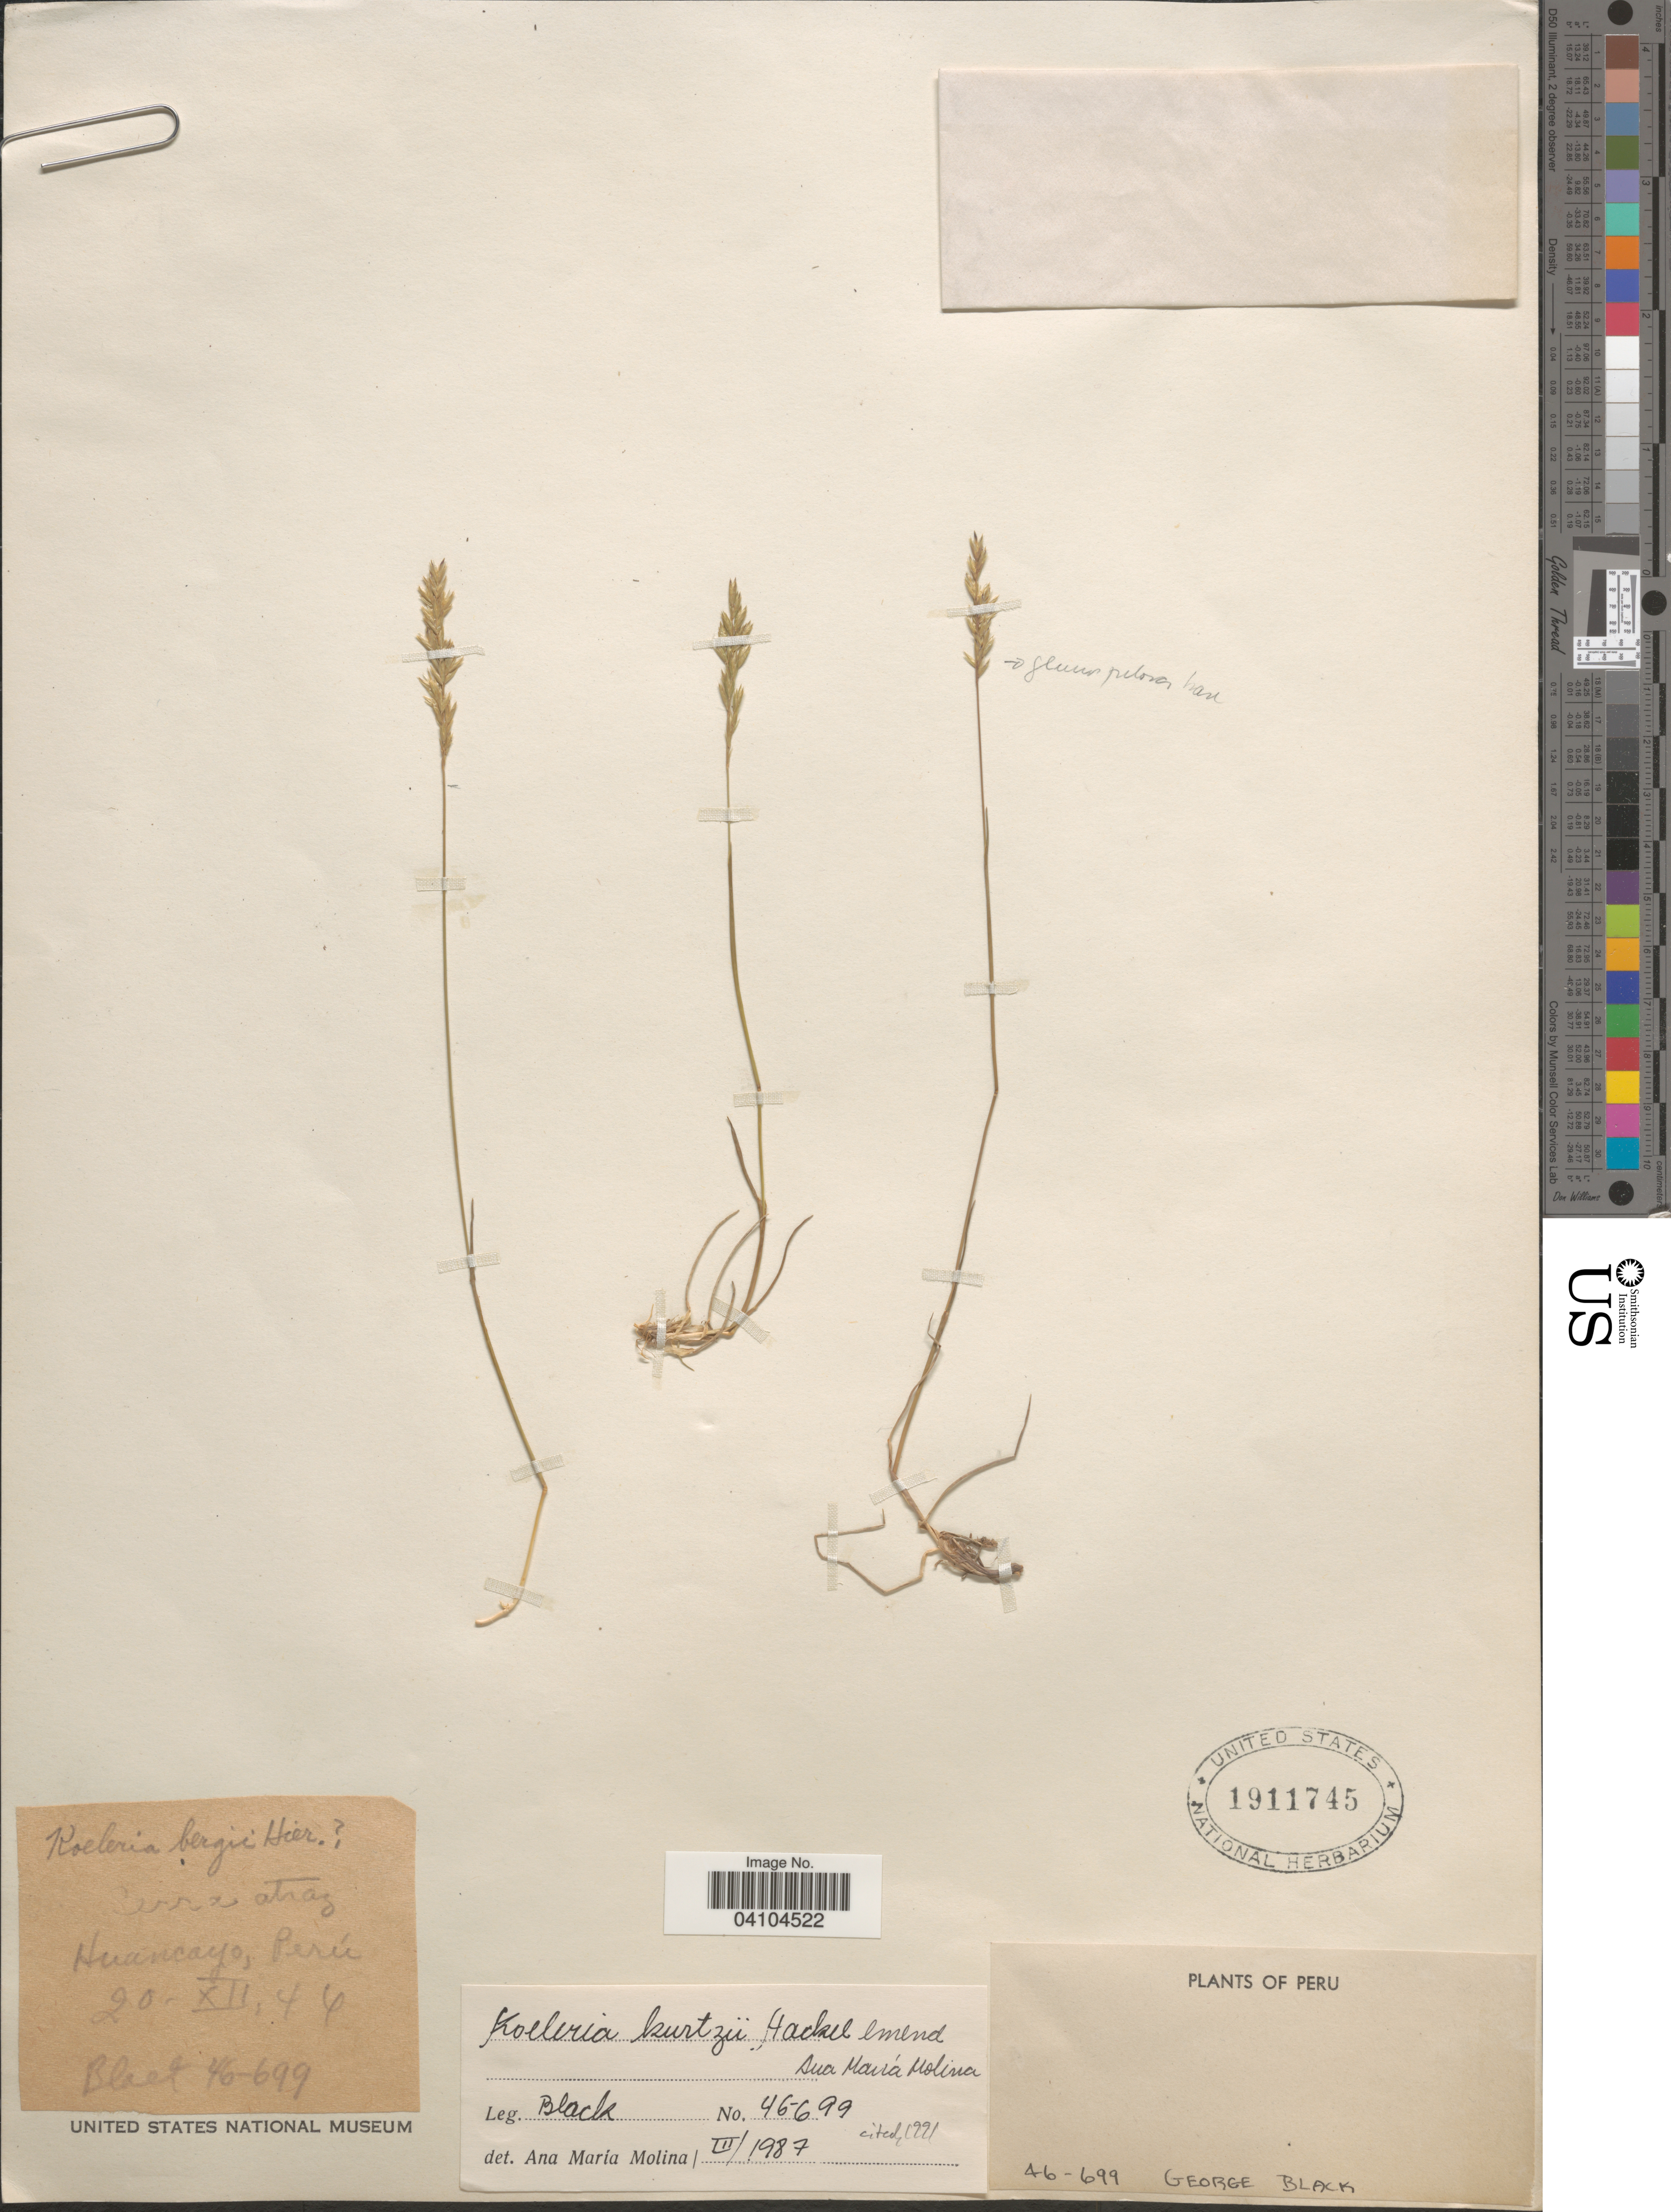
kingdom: Plantae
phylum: Tracheophyta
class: Liliopsida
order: Poales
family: Poaceae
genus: Koeleria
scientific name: Koeleria kurtzii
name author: Hack. ex Kurtz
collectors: G. A. Black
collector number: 46-699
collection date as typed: Transcribed d/m/y: 20/12/44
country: Peru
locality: Cerro atraz Huancayo.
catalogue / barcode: US 1911745